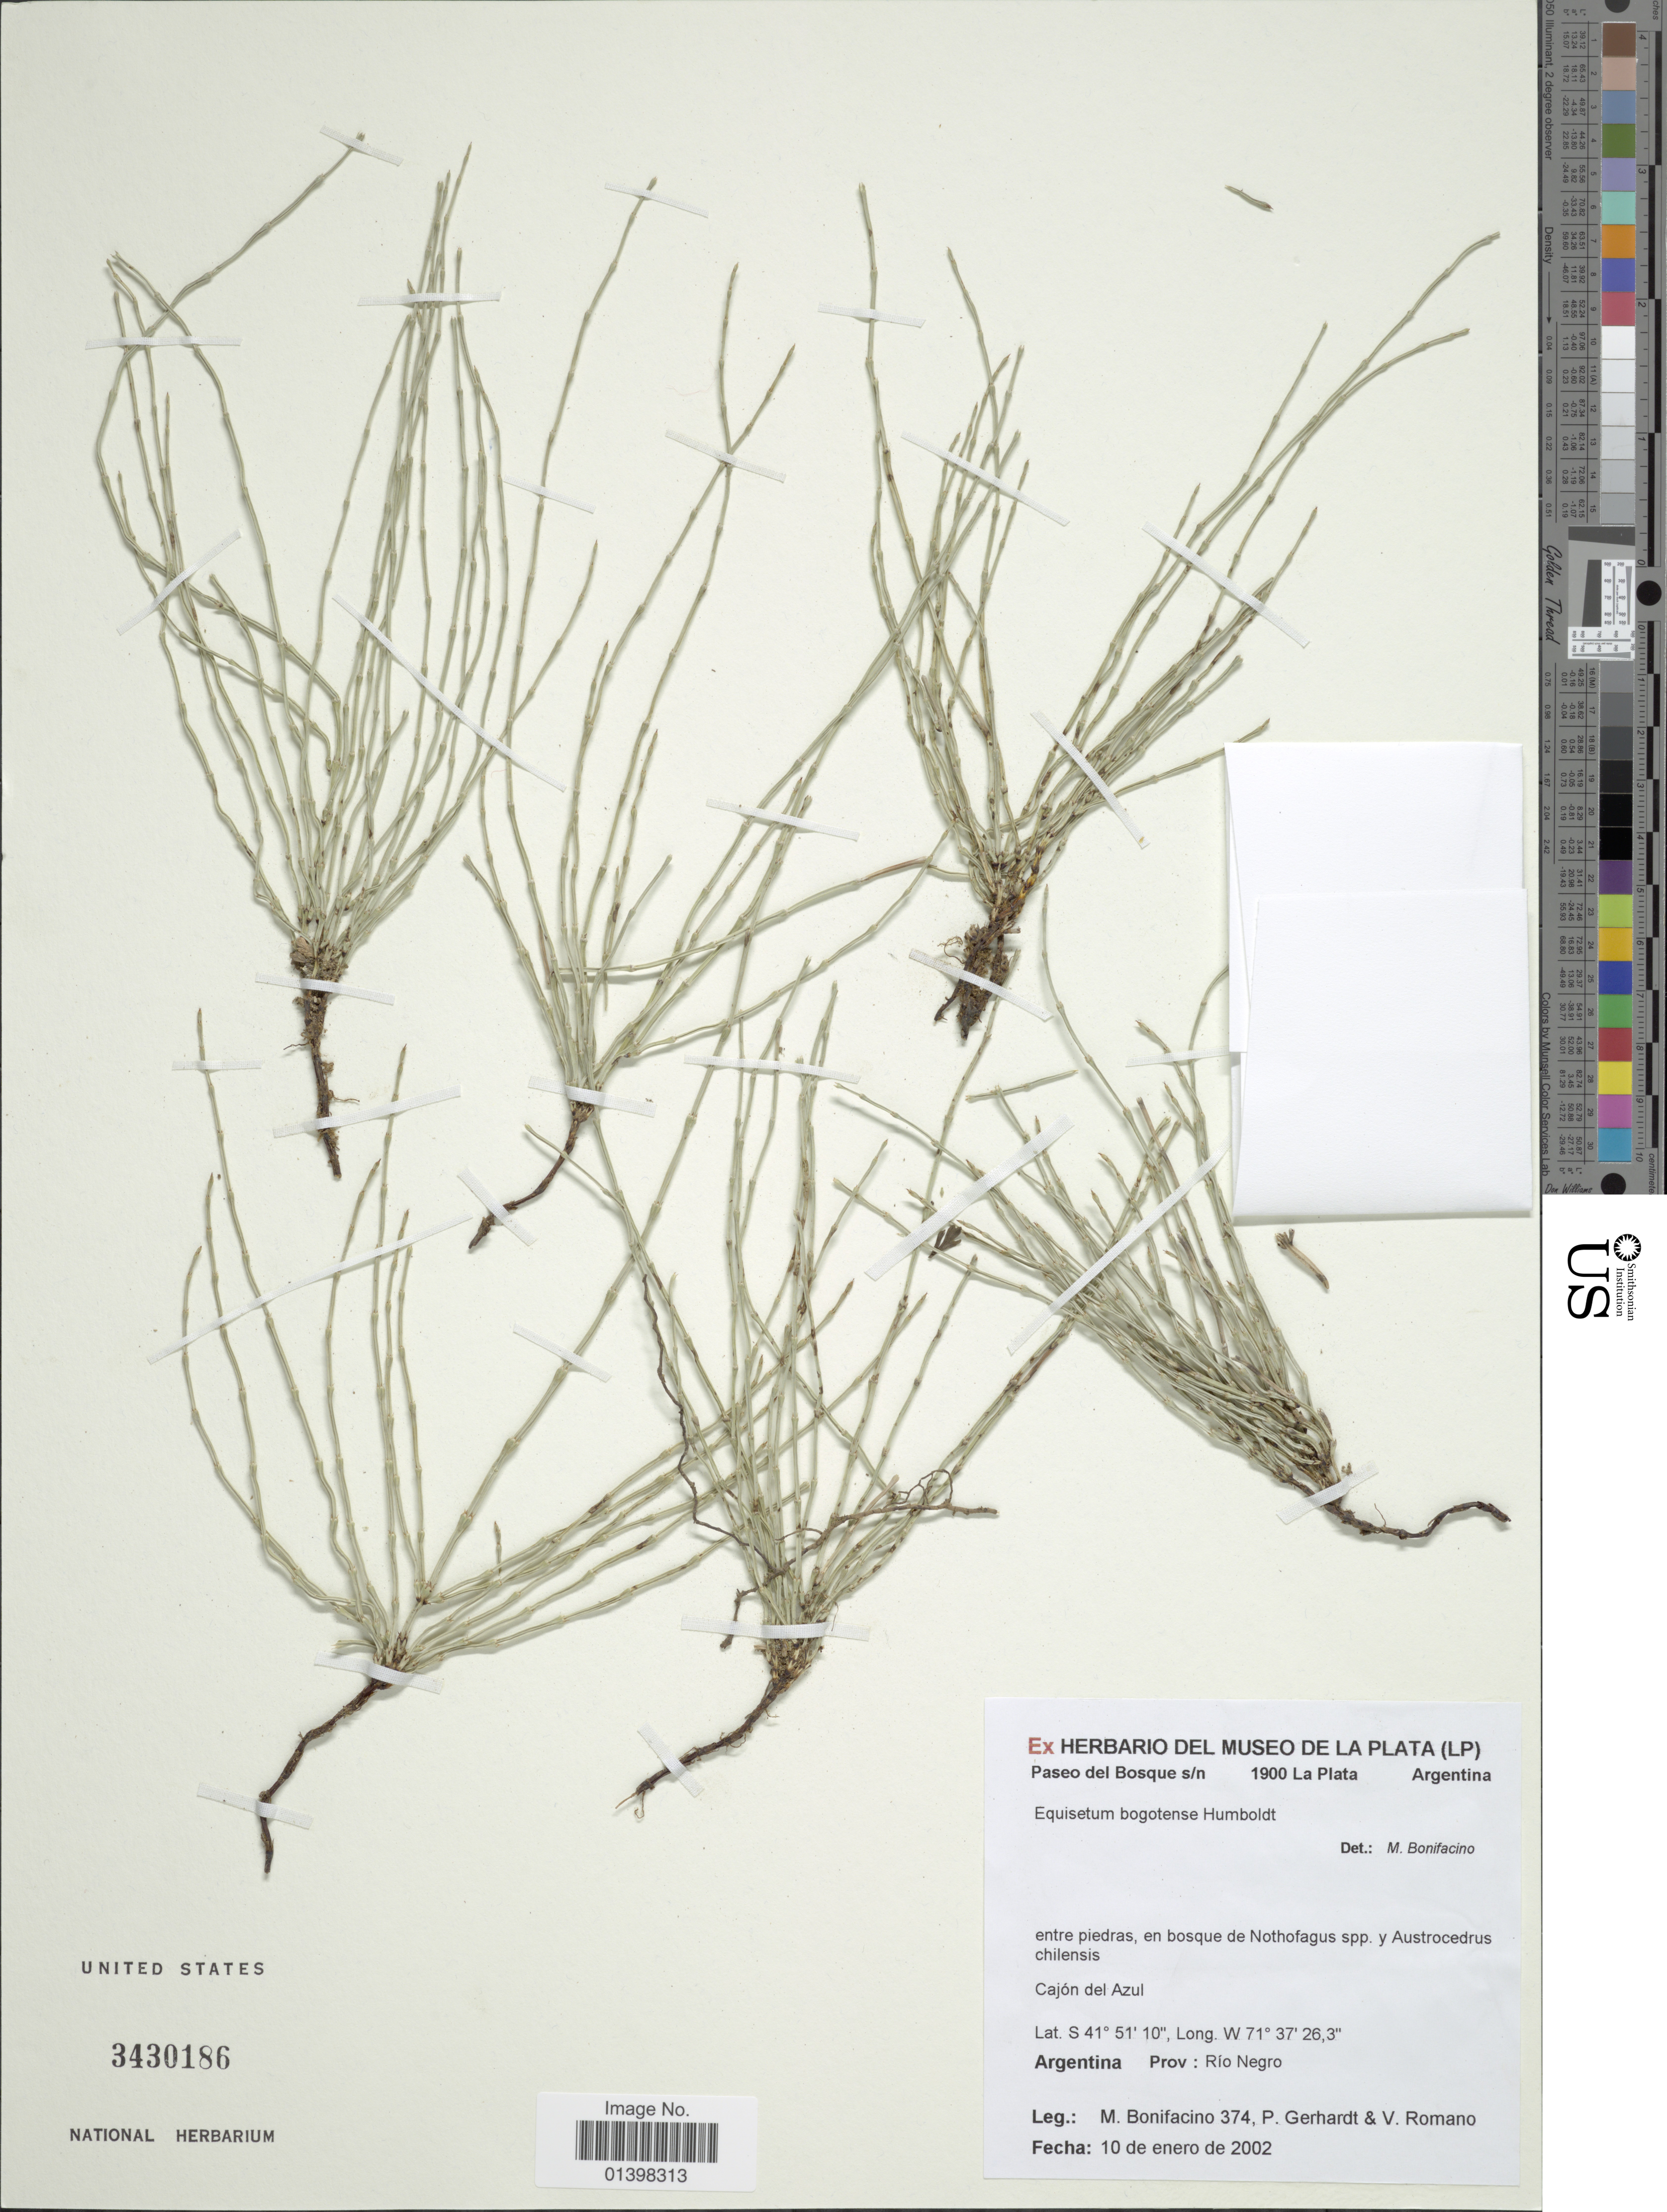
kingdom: Plantae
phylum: Tracheophyta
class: Polypodiopsida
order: Equisetales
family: Equisetaceae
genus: Equisetum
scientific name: Equisetum bogotense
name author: Kunth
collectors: M. Bonifacino, P. Gerhardt & V. Romano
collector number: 0374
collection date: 2002-01-10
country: Argentina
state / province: Rio Negro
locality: Cajón del Azul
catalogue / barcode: US 3430186